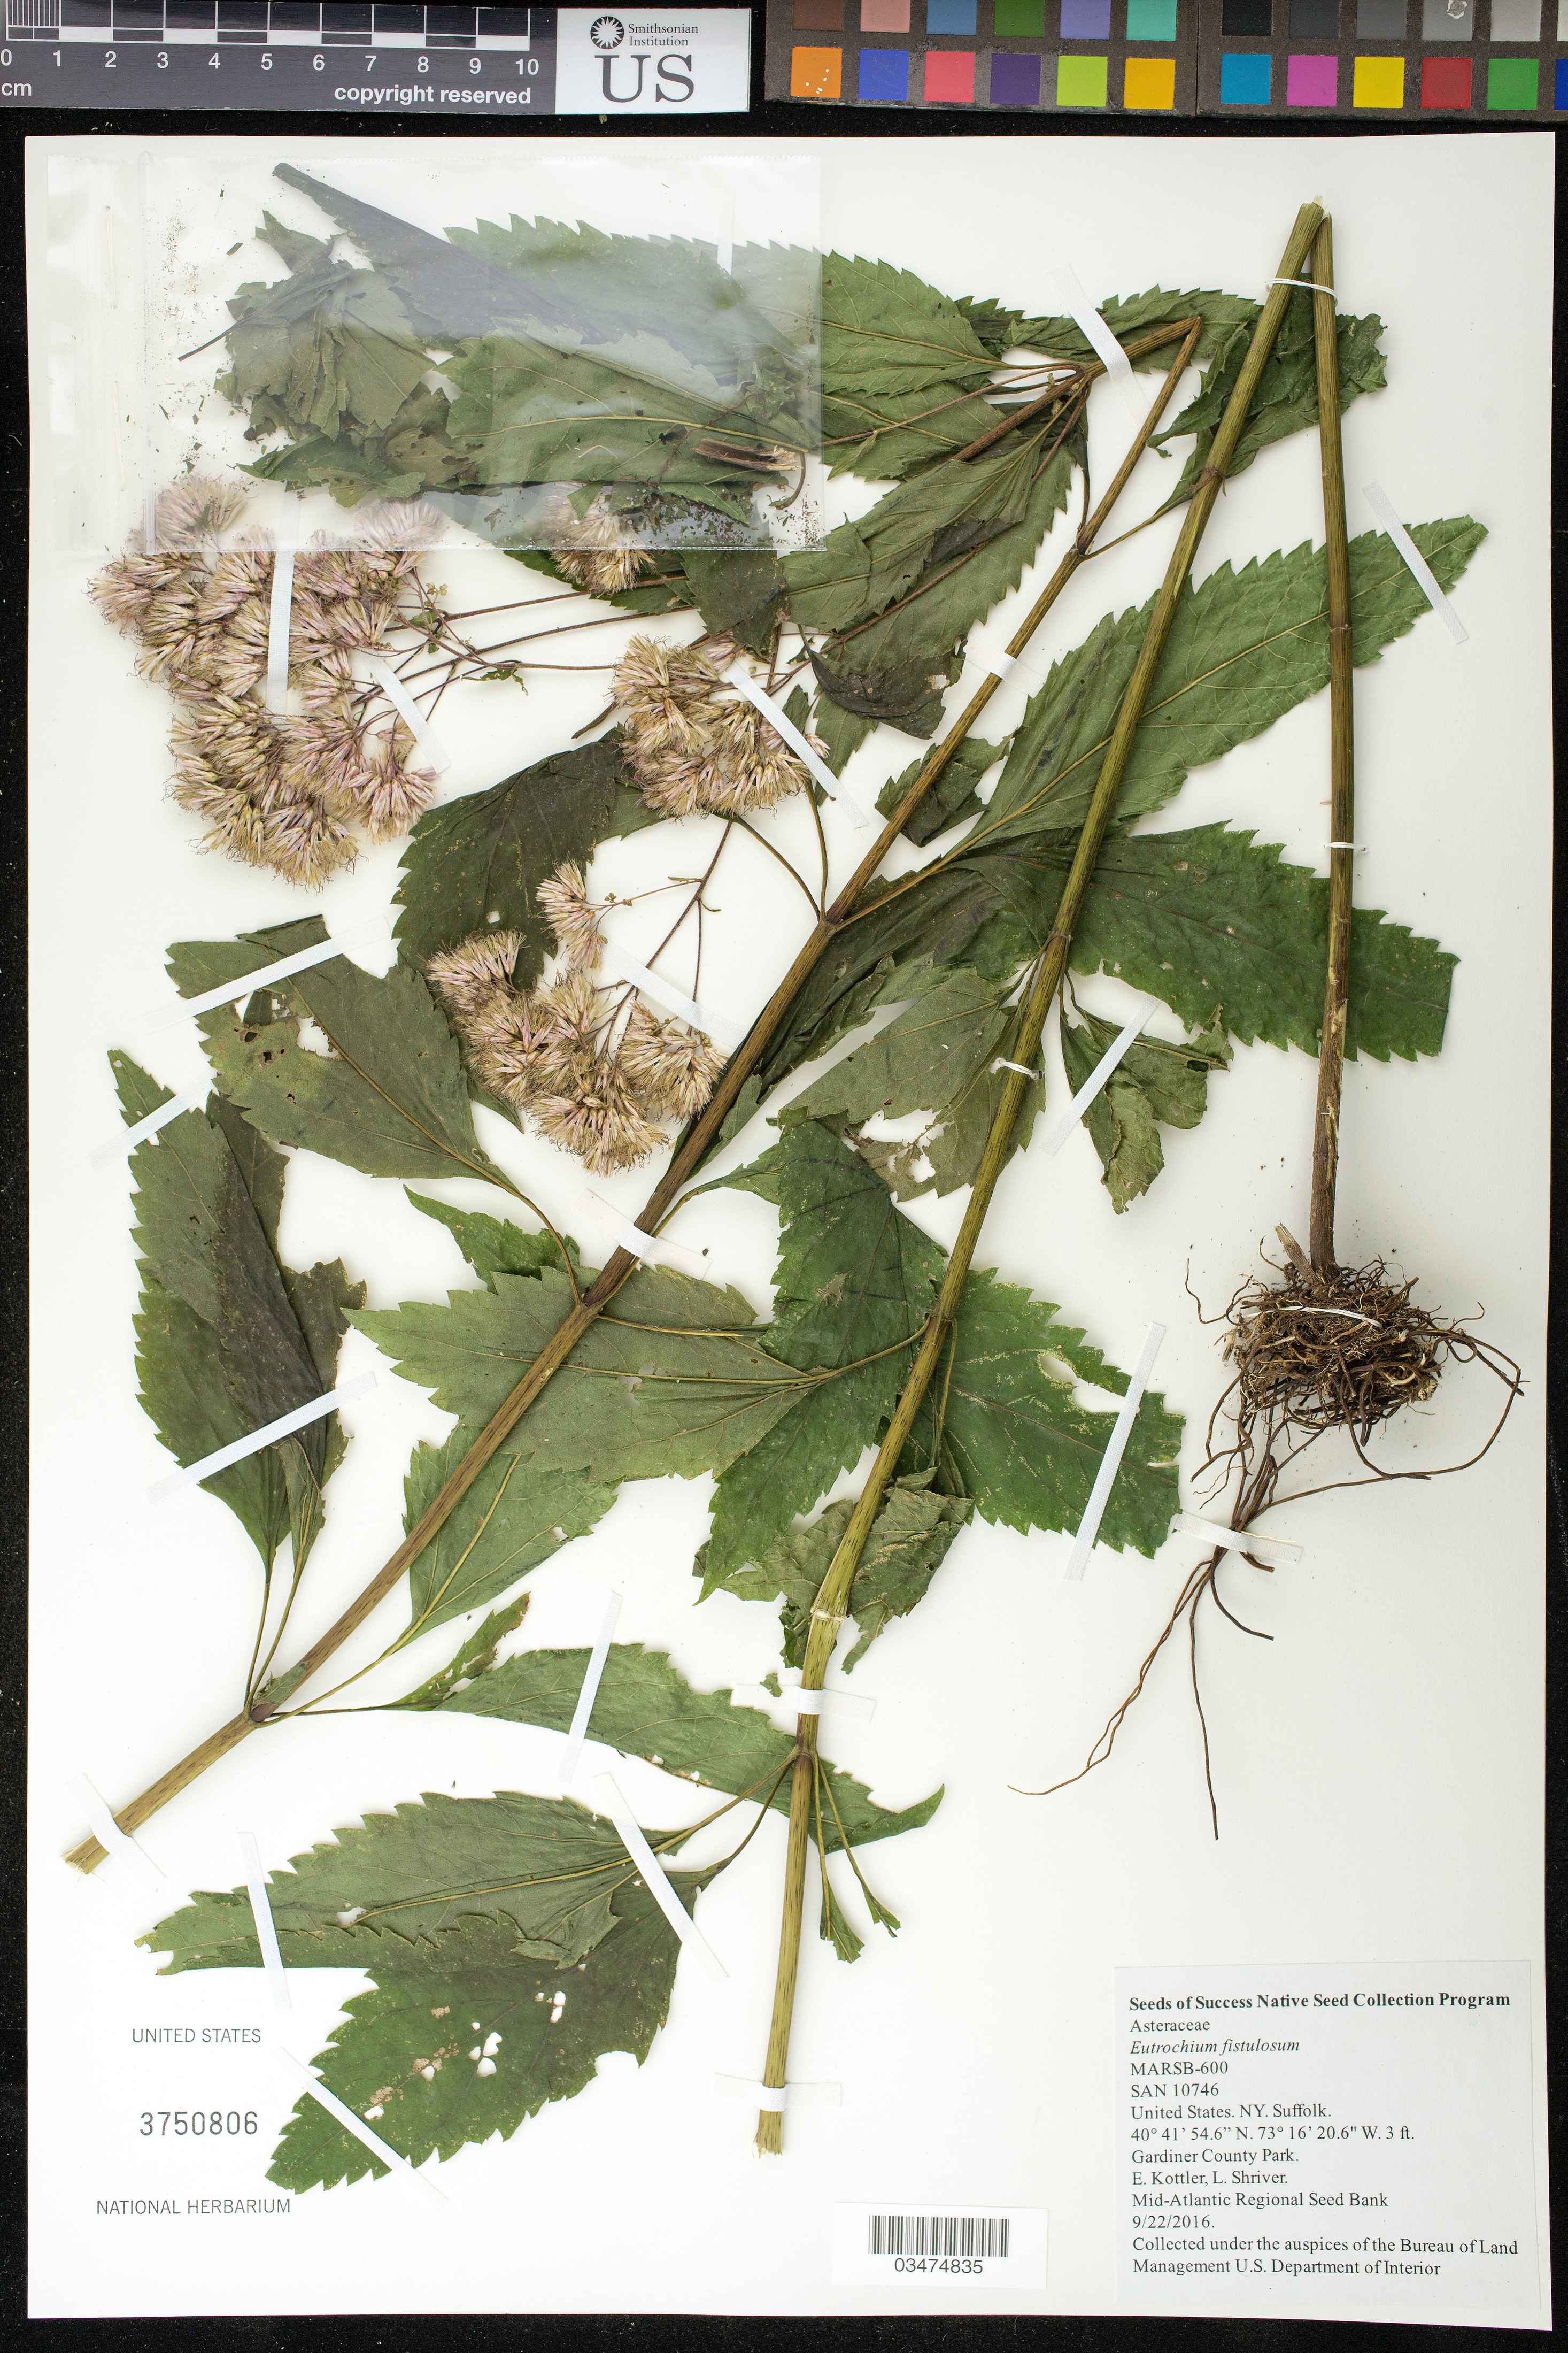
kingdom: Plantae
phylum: Tracheophyta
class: Magnoliopsida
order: Asterales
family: Asteraceae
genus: Eutrochium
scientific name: Eutrochium fistulosum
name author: (Barratt) E.E. Lamont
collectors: E. Kottler & L. Shriver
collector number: MARSB-600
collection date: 2016-09-22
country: United States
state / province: New York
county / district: Suffolk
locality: Gardiner County Park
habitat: Maritima forest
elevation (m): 1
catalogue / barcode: US 3750806